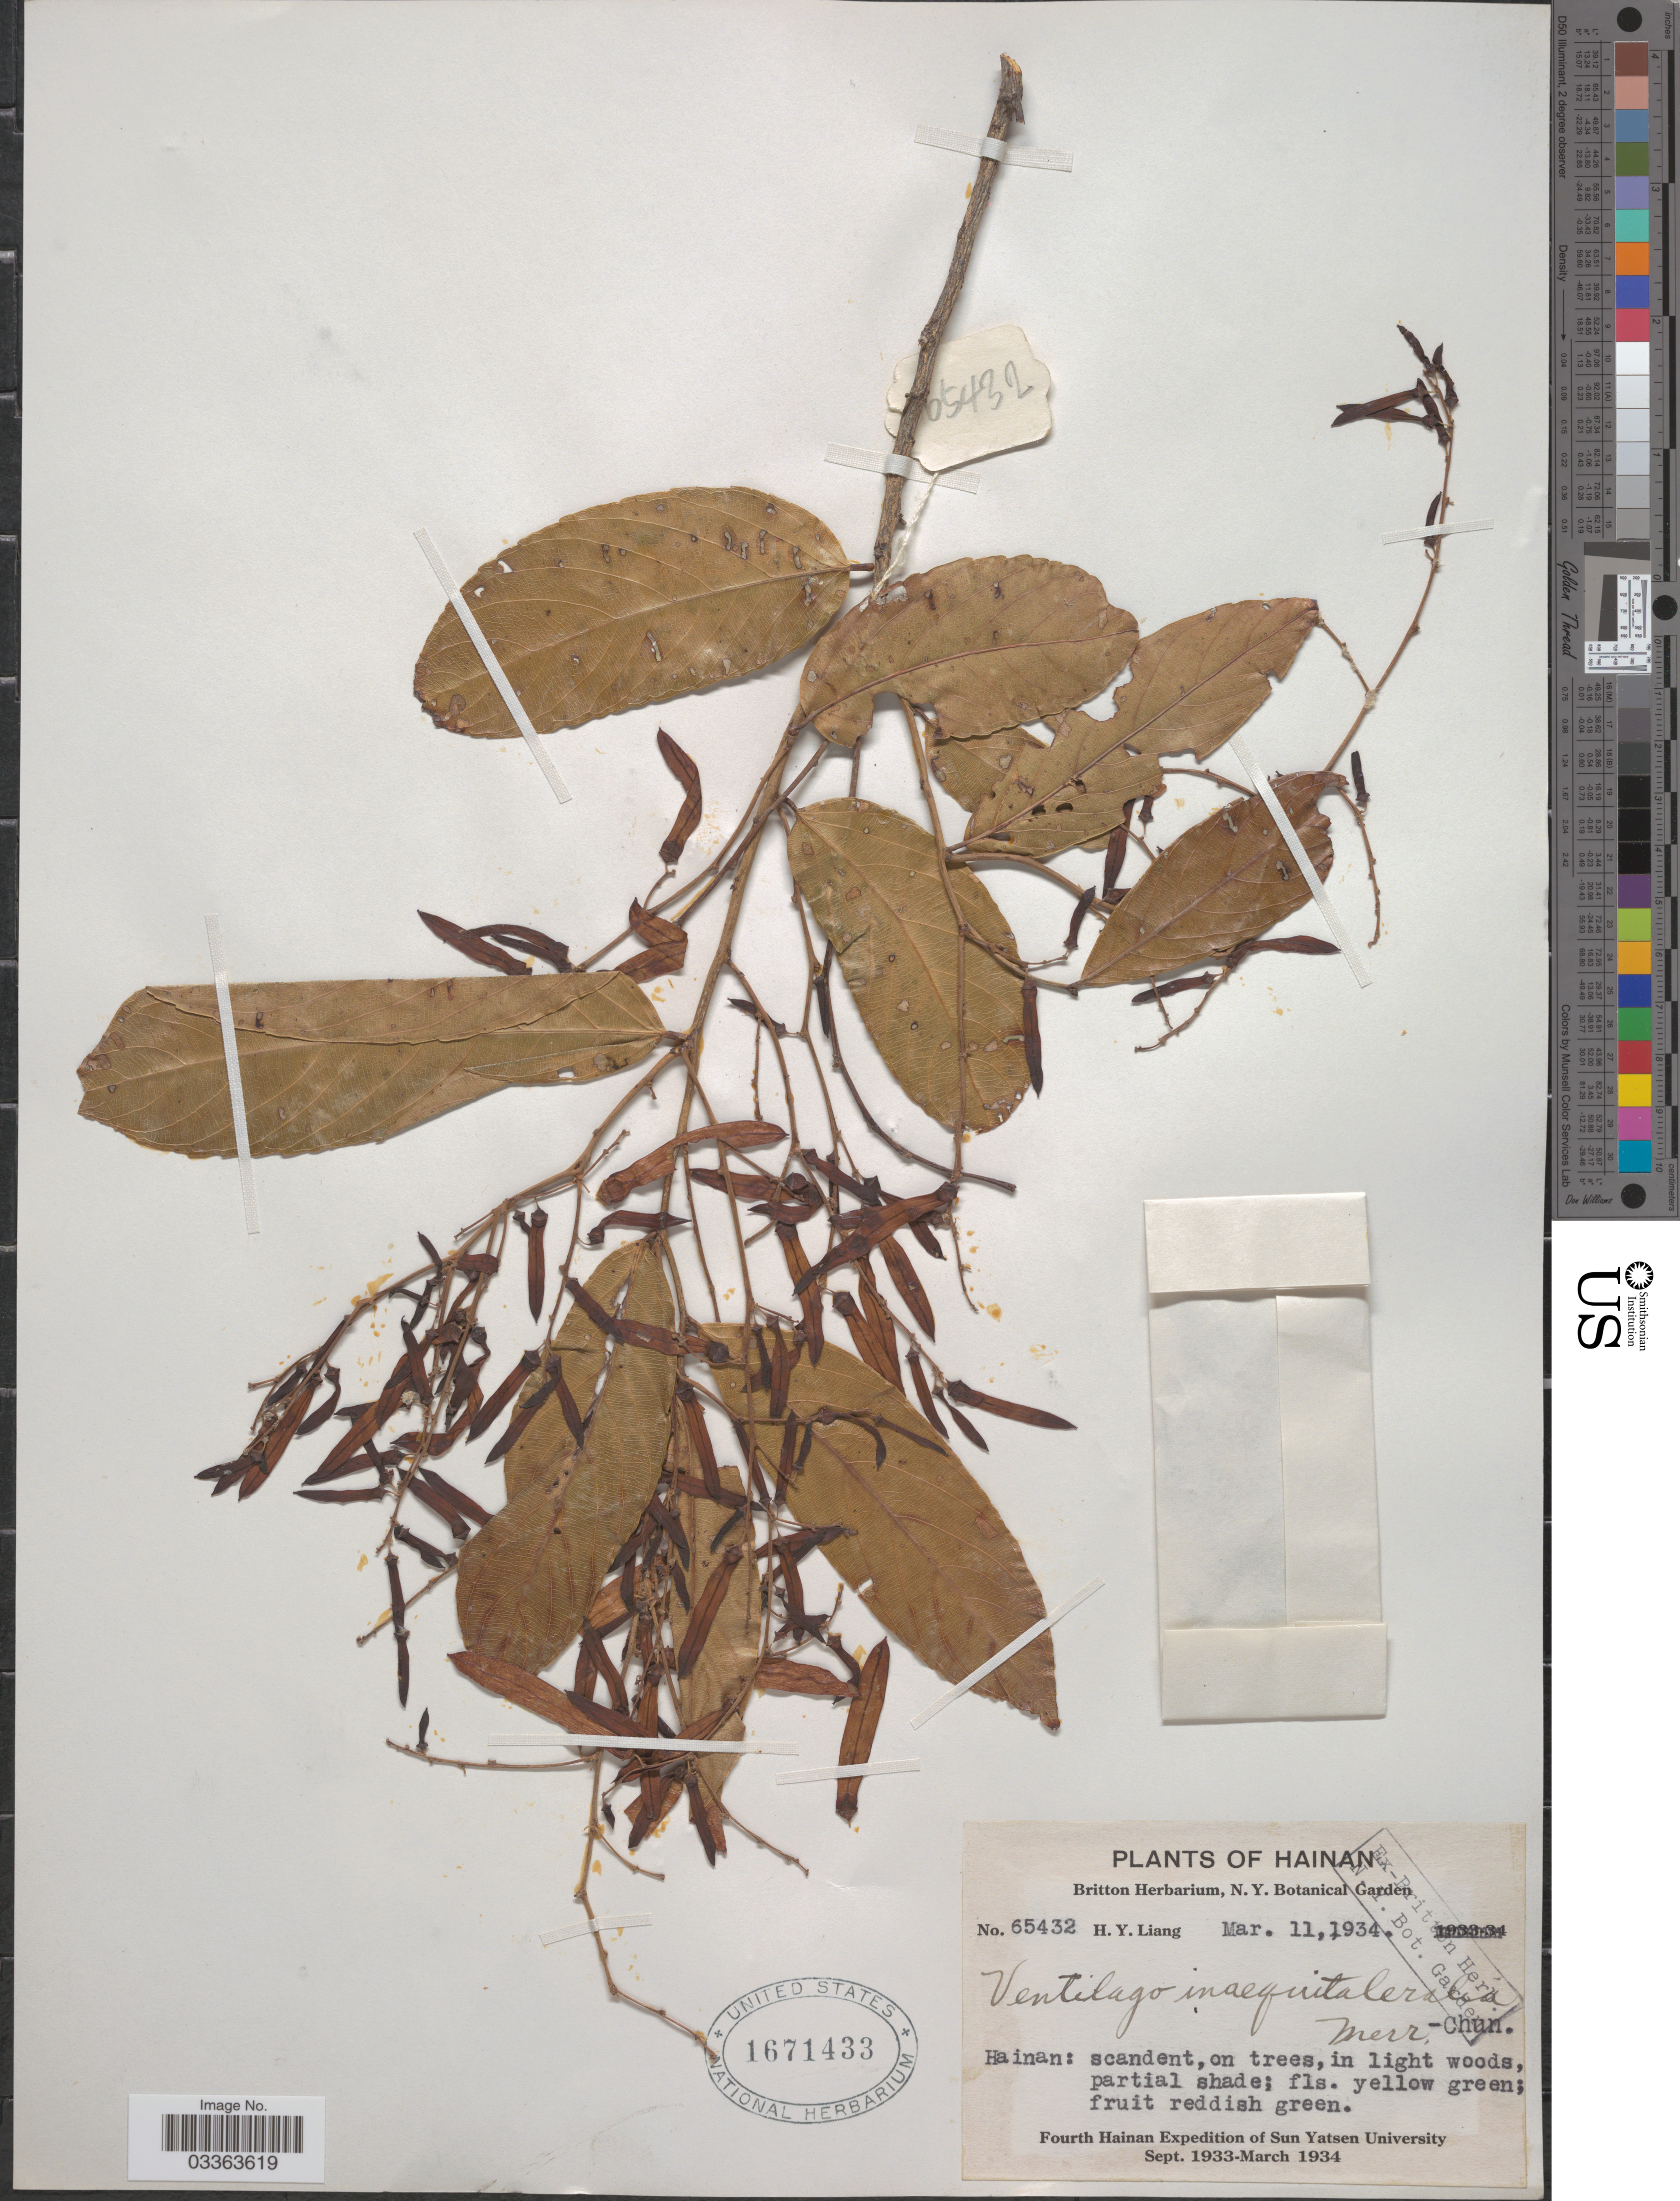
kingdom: Plantae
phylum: Tracheophyta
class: Magnoliopsida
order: Rosales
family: Rhamnaceae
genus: Ventilago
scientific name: Ventilago inaequilateralis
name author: Merr. & Chun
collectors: H. Y. Liang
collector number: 65432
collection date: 1934-03-11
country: China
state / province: Hainan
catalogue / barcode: US 1671433